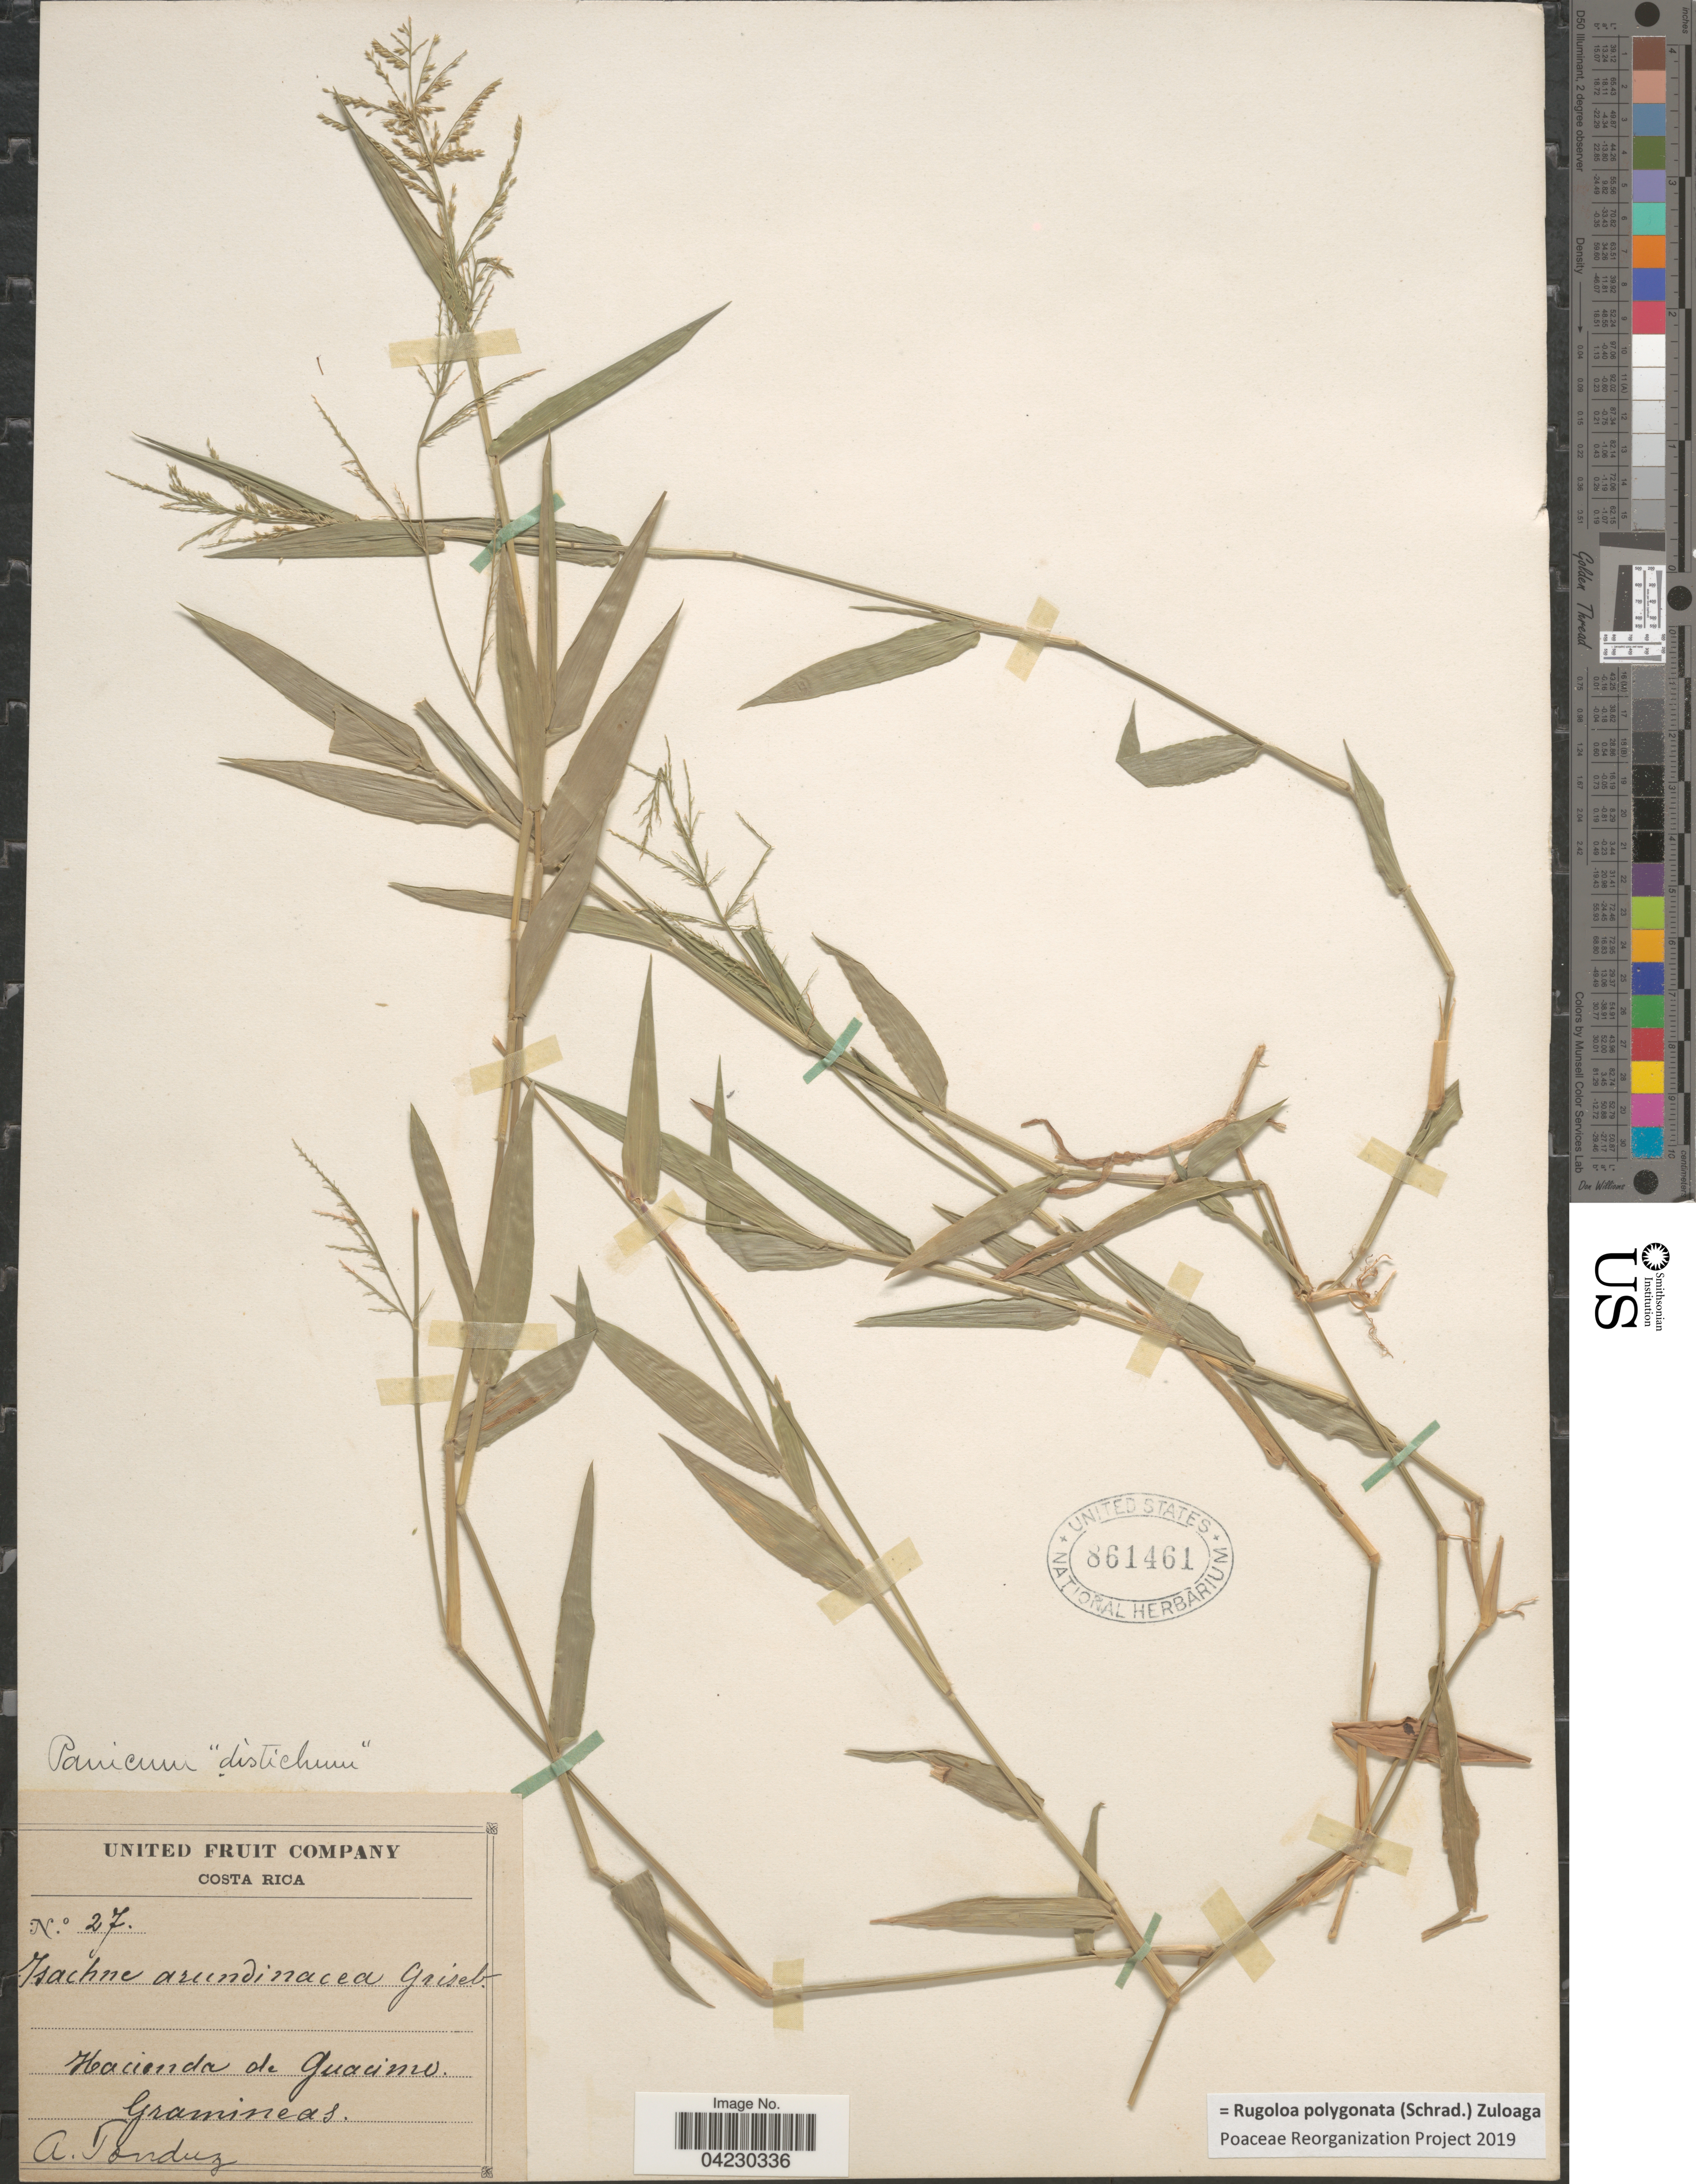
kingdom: Plantae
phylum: Tracheophyta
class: Liliopsida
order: Poales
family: Poaceae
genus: Rugoloa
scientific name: Rugoloa polygonata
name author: (Schrad.) Zuloaga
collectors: A. Tonduz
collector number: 27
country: Costa Rica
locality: Hacienda de Guacimo.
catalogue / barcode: US 861461